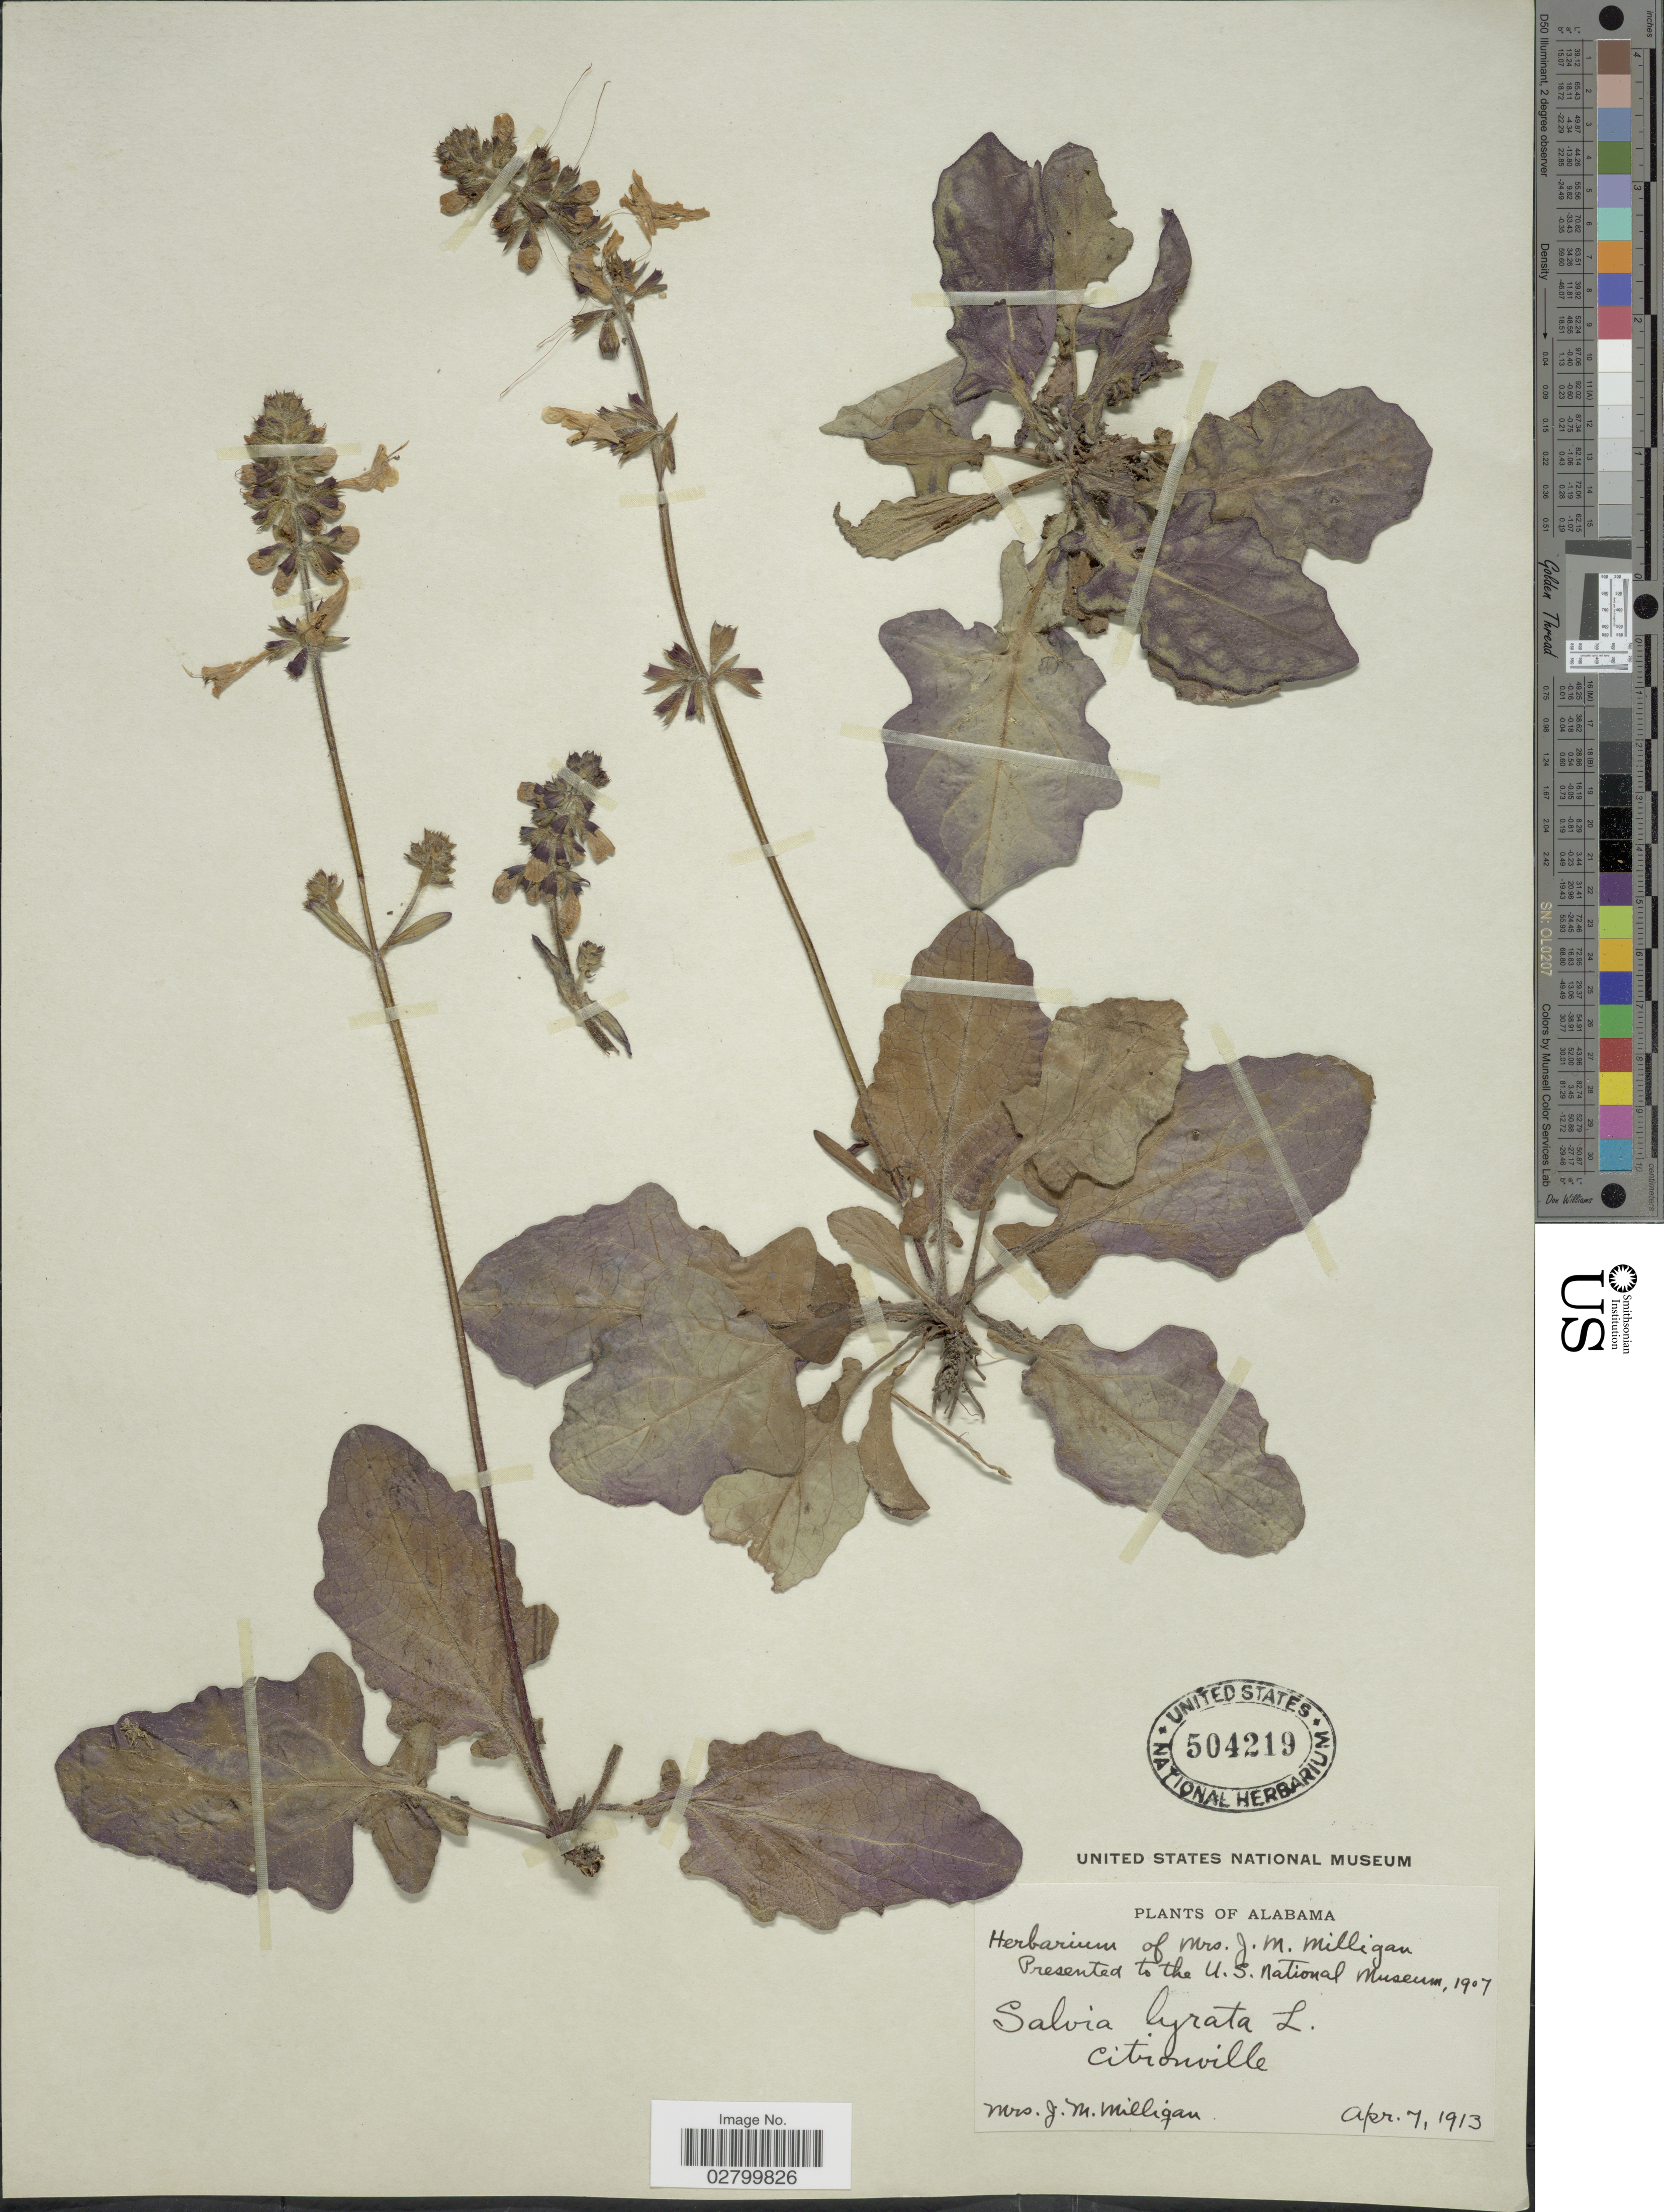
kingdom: Plantae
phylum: Tracheophyta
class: Magnoliopsida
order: Lamiales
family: Lamiaceae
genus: Salvia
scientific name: Salvia lyrata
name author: L.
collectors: J. Milligan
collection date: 1913-04-07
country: United States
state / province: Alabama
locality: Citronville.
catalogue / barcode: US 504219